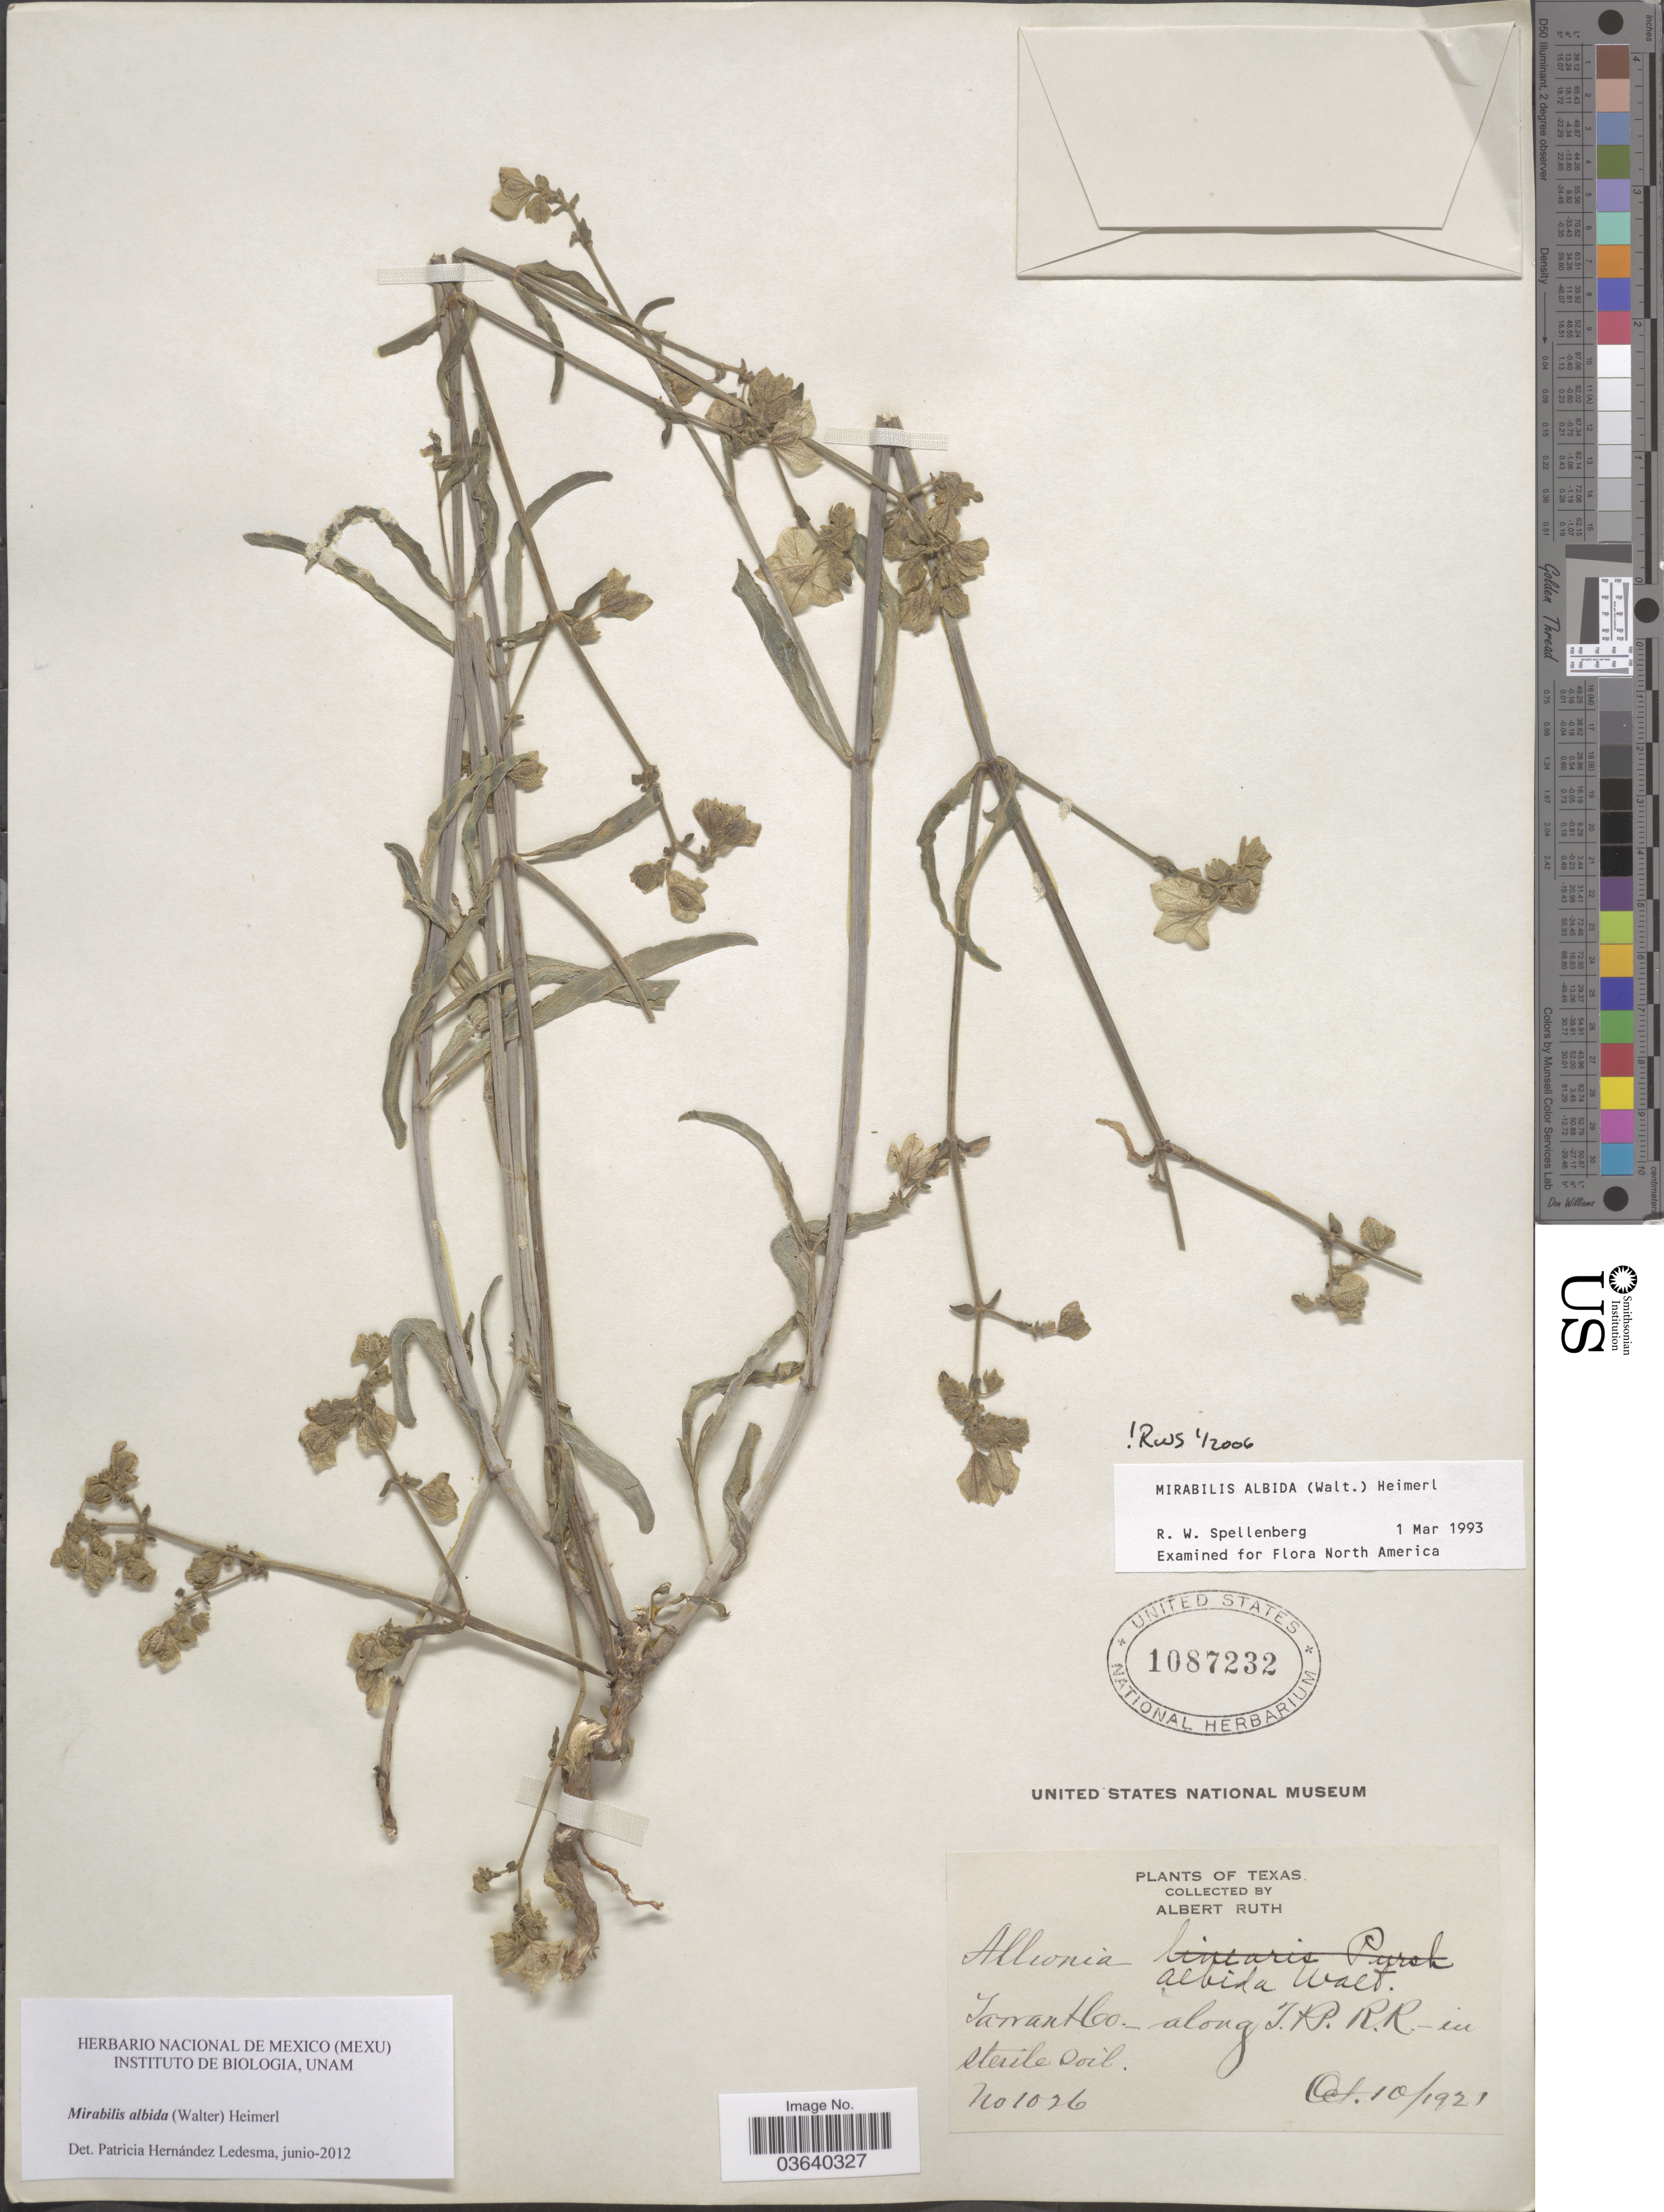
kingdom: Plantae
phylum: Tracheophyta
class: Magnoliopsida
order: Caryophyllales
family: Nyctaginaceae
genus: Mirabilis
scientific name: Mirabilis albida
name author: (Walter) Heimerl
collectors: A. Ruth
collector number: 1026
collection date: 1921-10-10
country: United States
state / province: Texas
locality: Tarrant Co.- along T. P. R.R.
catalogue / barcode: US 1087232